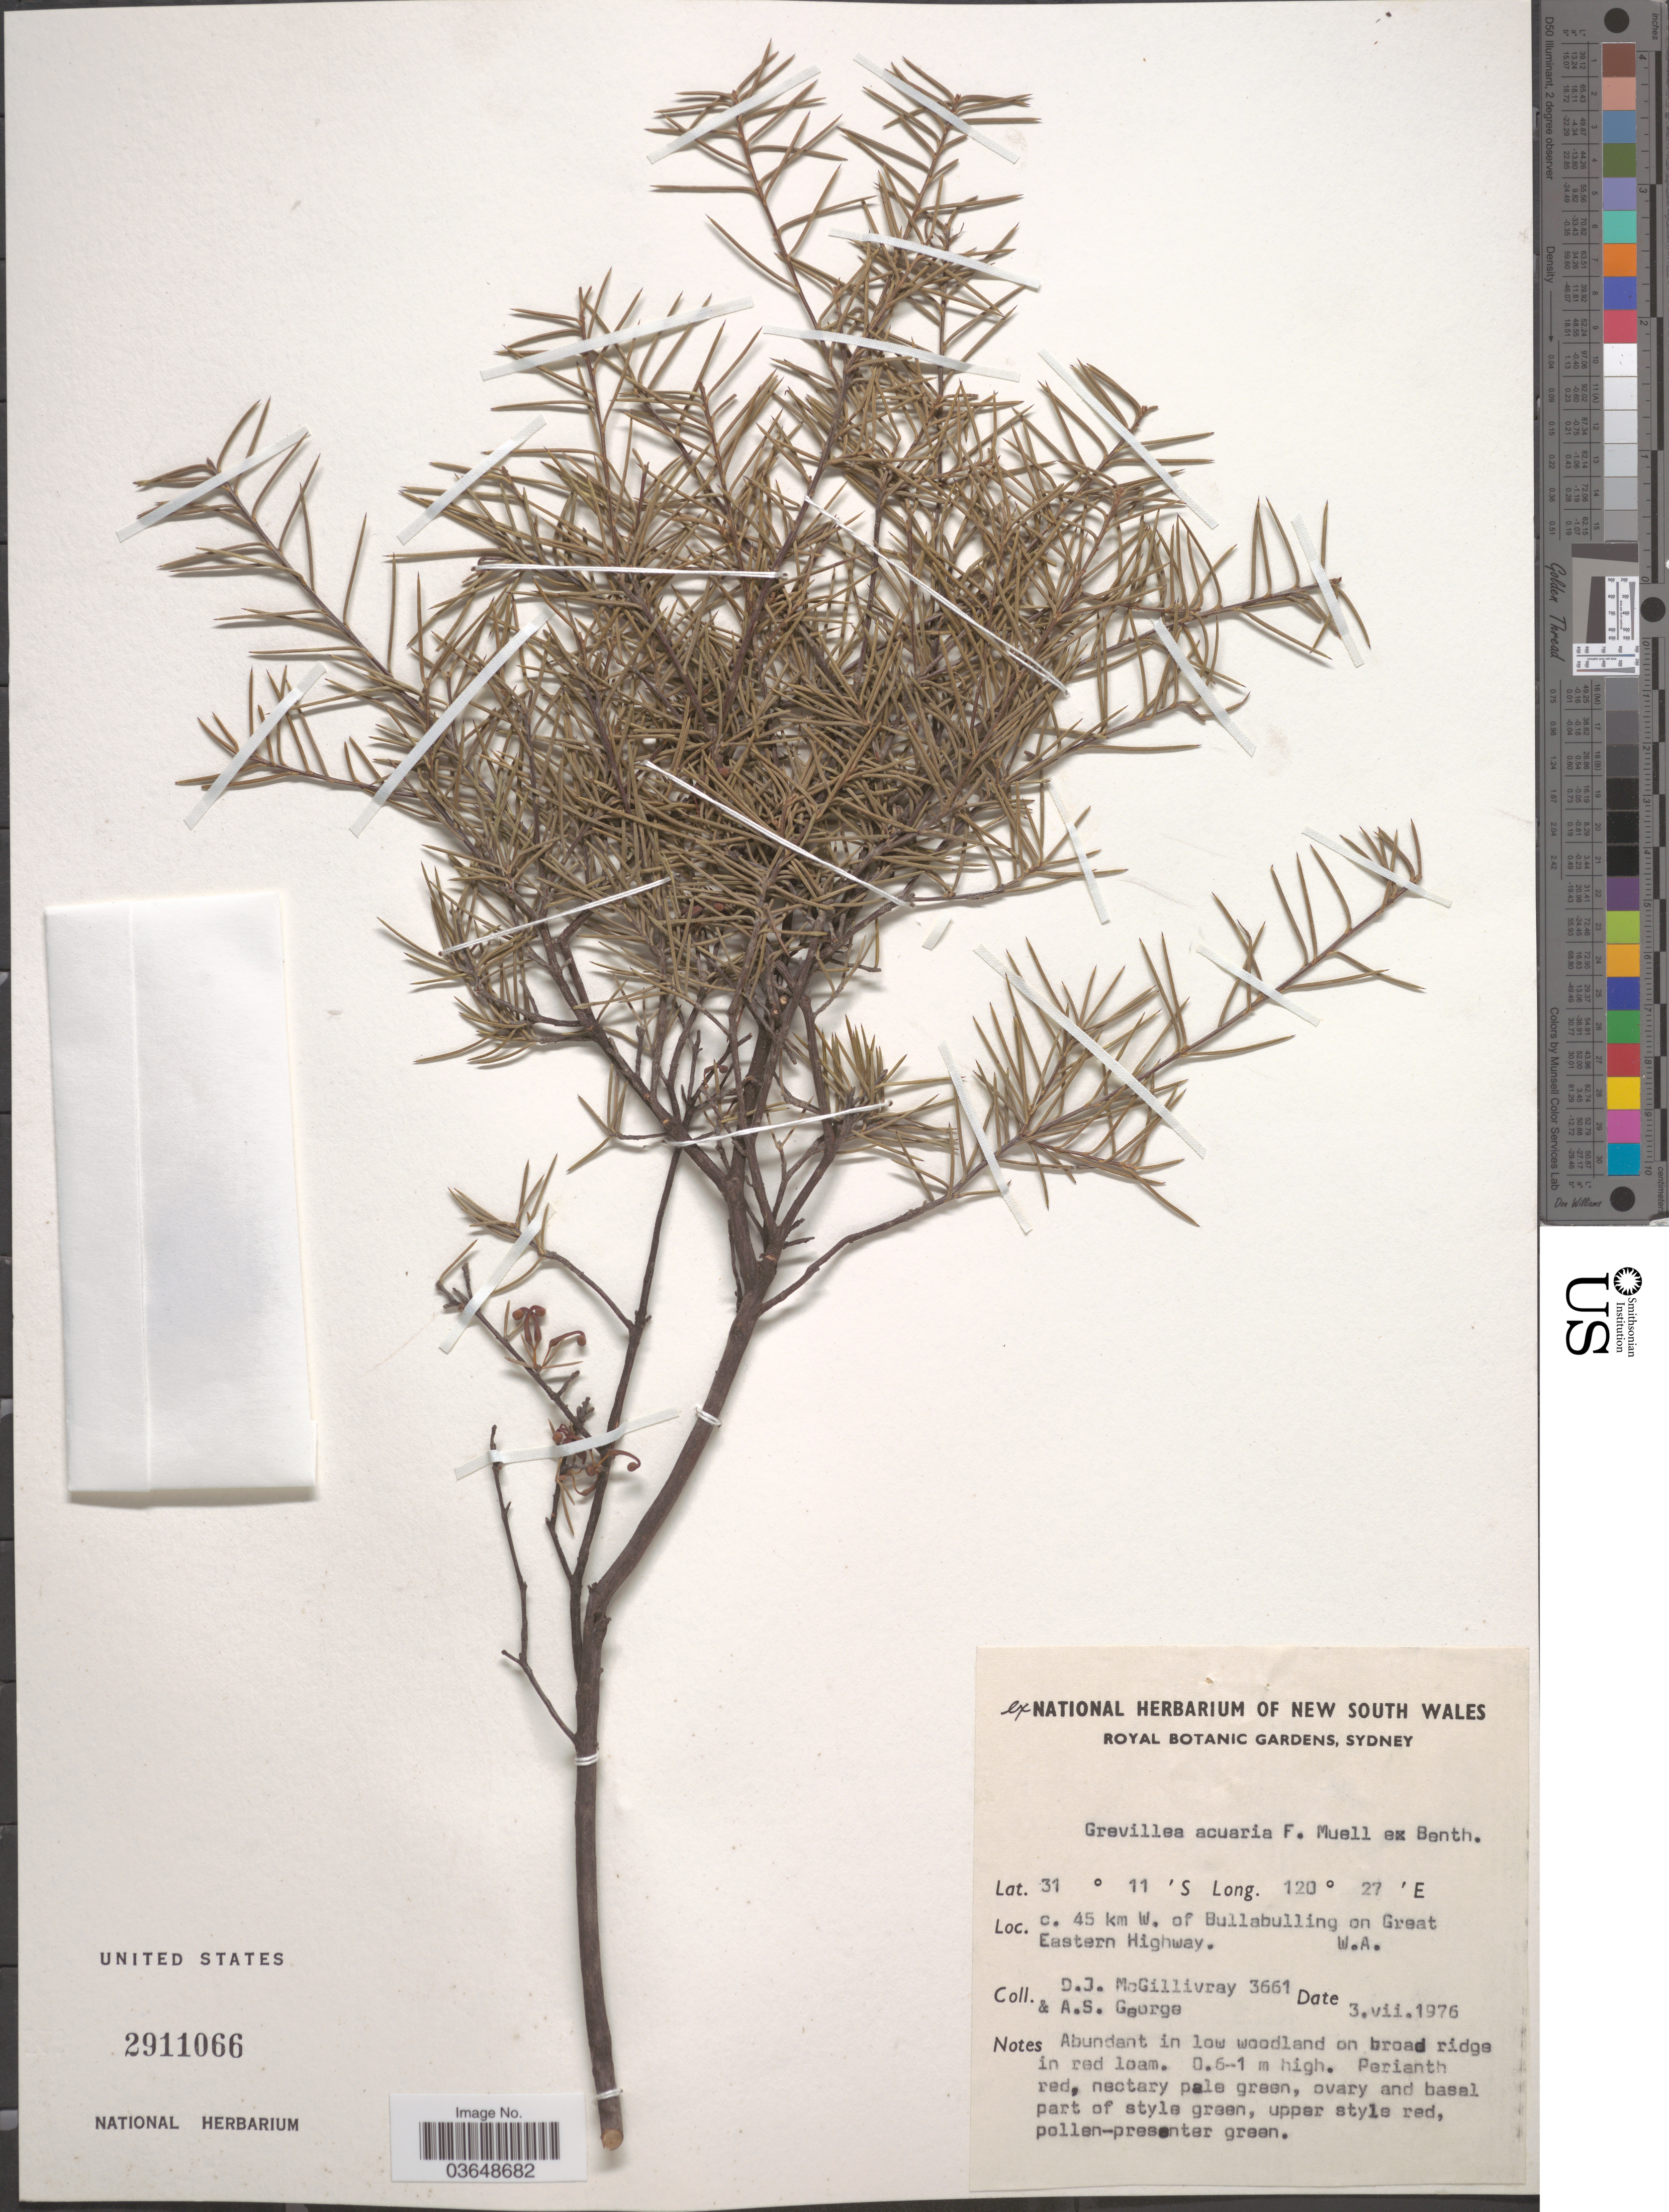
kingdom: Plantae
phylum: Tracheophyta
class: Magnoliopsida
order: Proteales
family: Proteaceae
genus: Grevillea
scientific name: Grevillea acuaria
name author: F. Muell. ex Benth.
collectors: D. J. McGillivray & A. S. George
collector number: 3661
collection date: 1976-07-03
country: Australia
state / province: Western Australia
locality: C. 45 km W. of Bullabulling on Great Eastern Highway.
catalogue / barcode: US 2911066